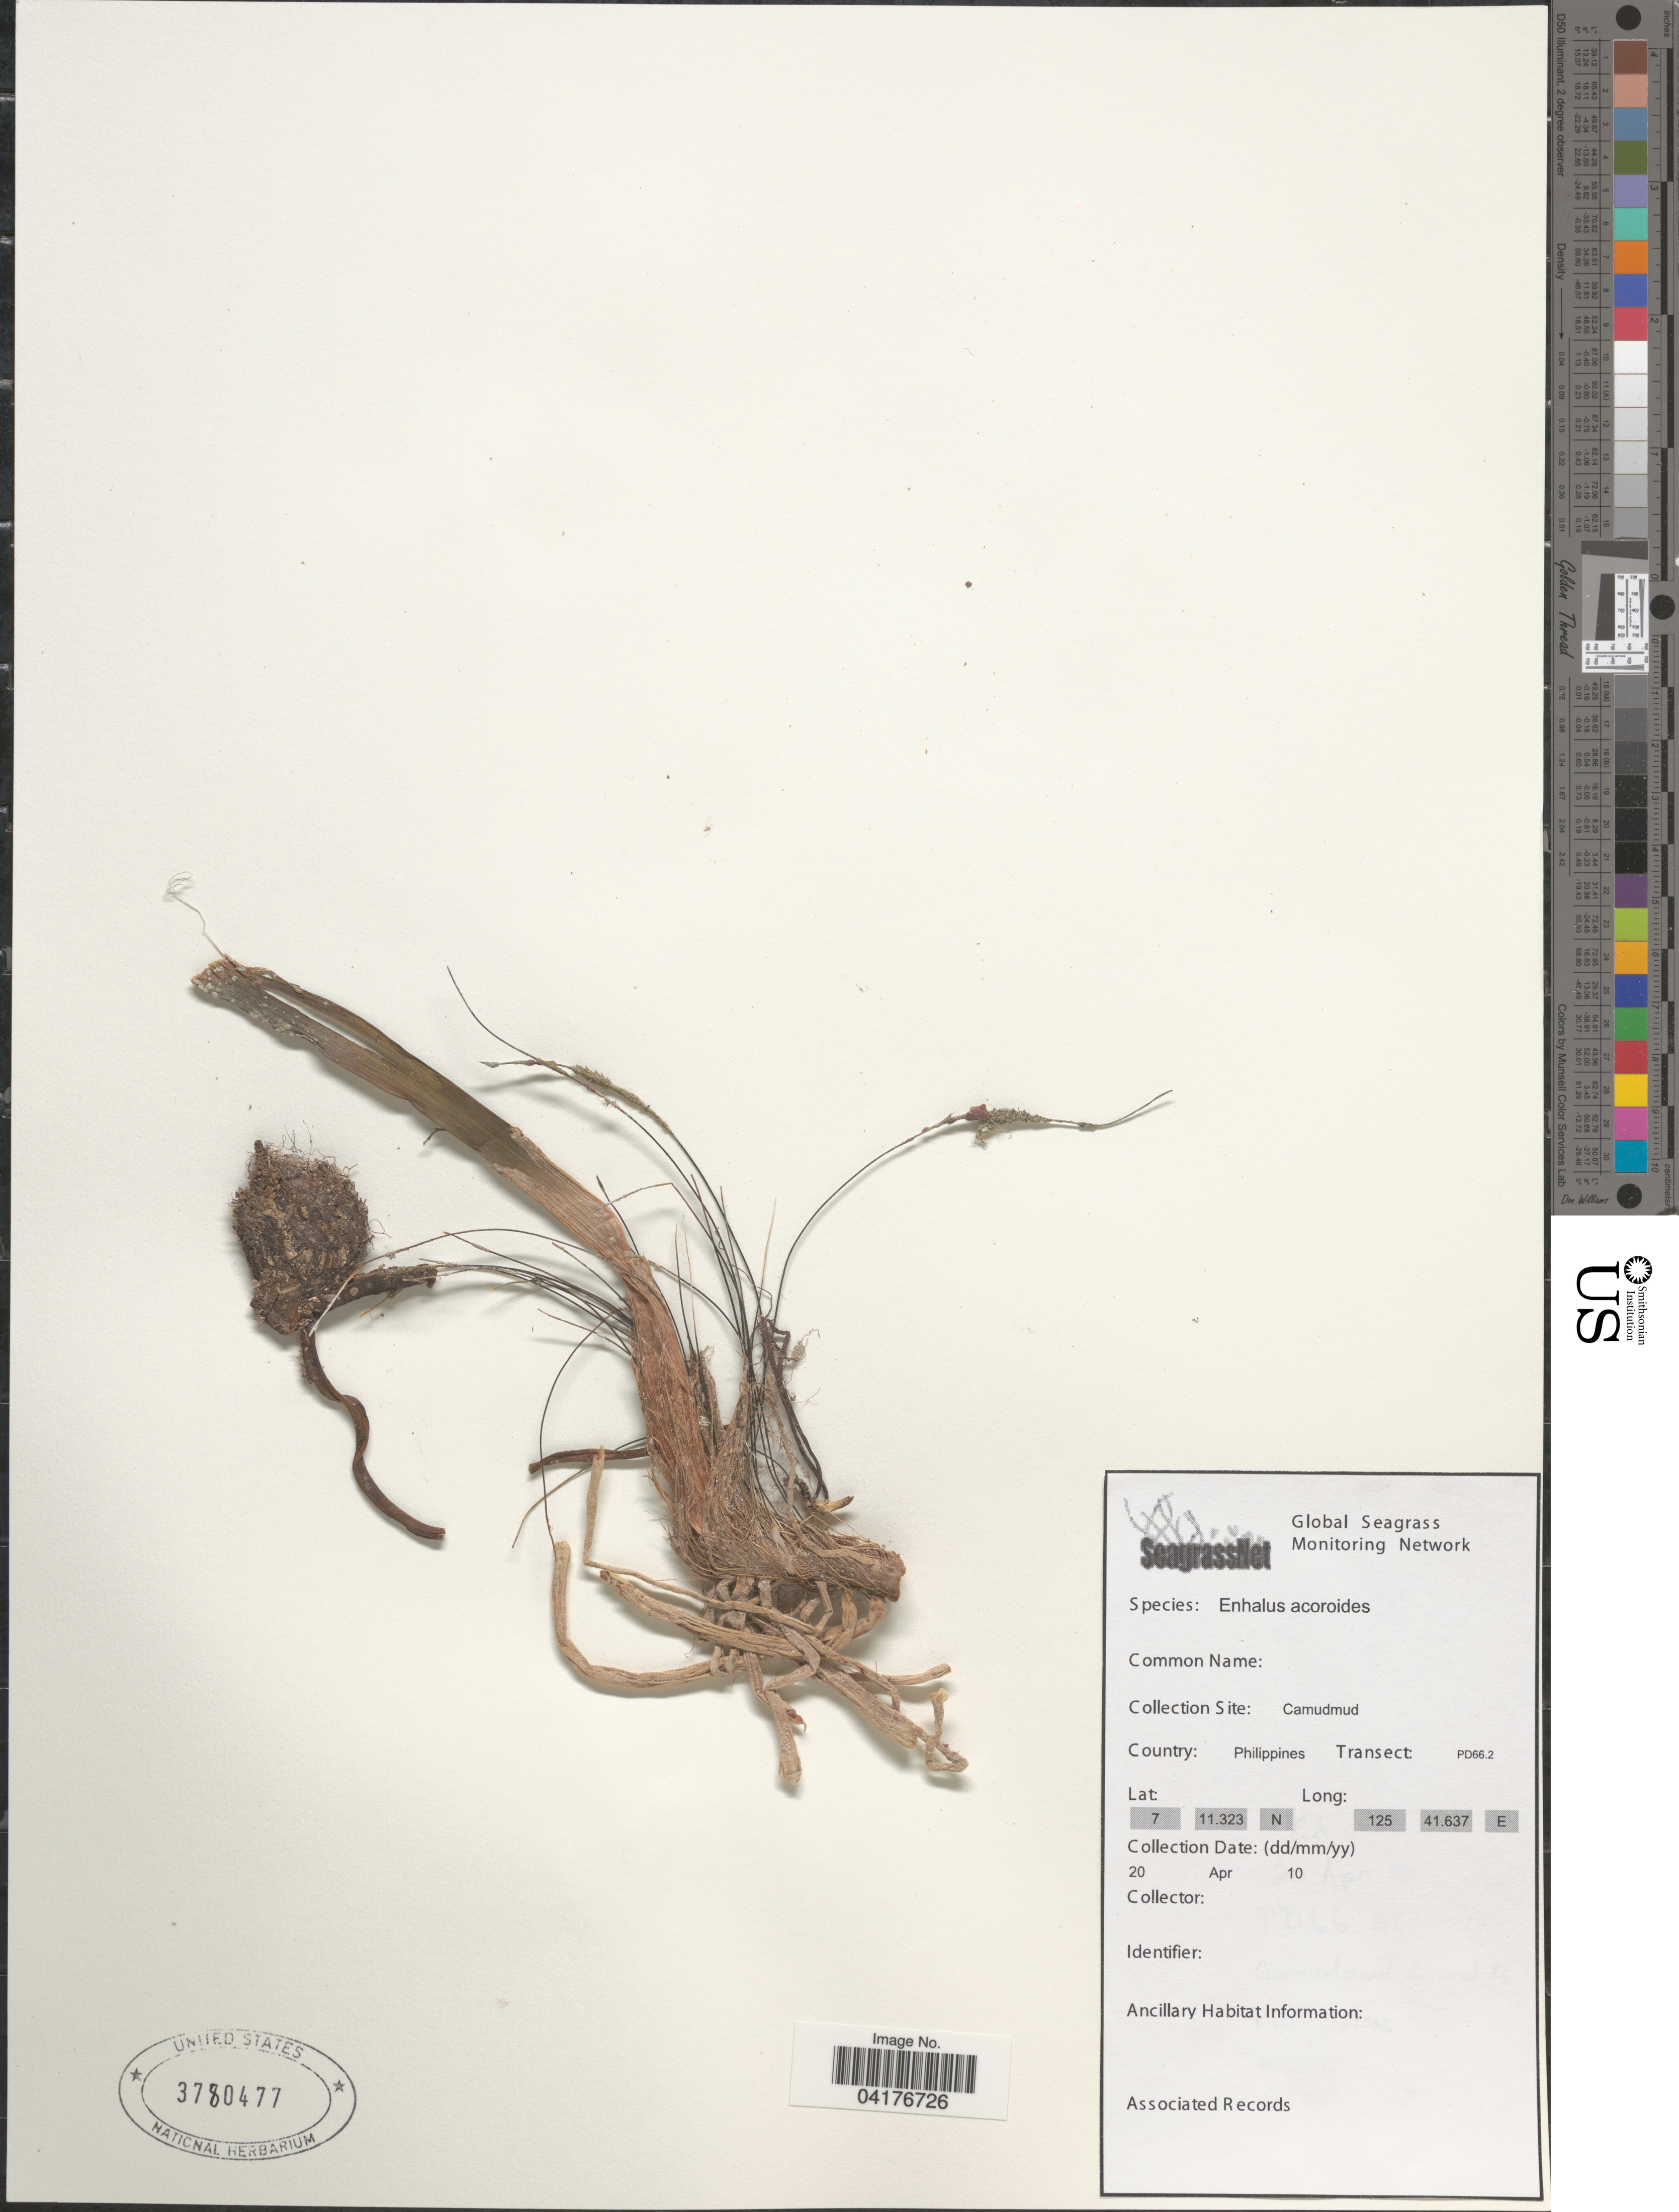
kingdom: Plantae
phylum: Tracheophyta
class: Liliopsida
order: Alismatales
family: Hydrocharitaceae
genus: Enhalus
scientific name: Enhalus acoroides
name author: (L. f.) Royle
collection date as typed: Transcribed d/m/y: 20/4/10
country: Philippines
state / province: Davao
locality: Camudmud. Transect: PD66.2.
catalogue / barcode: US 3780477